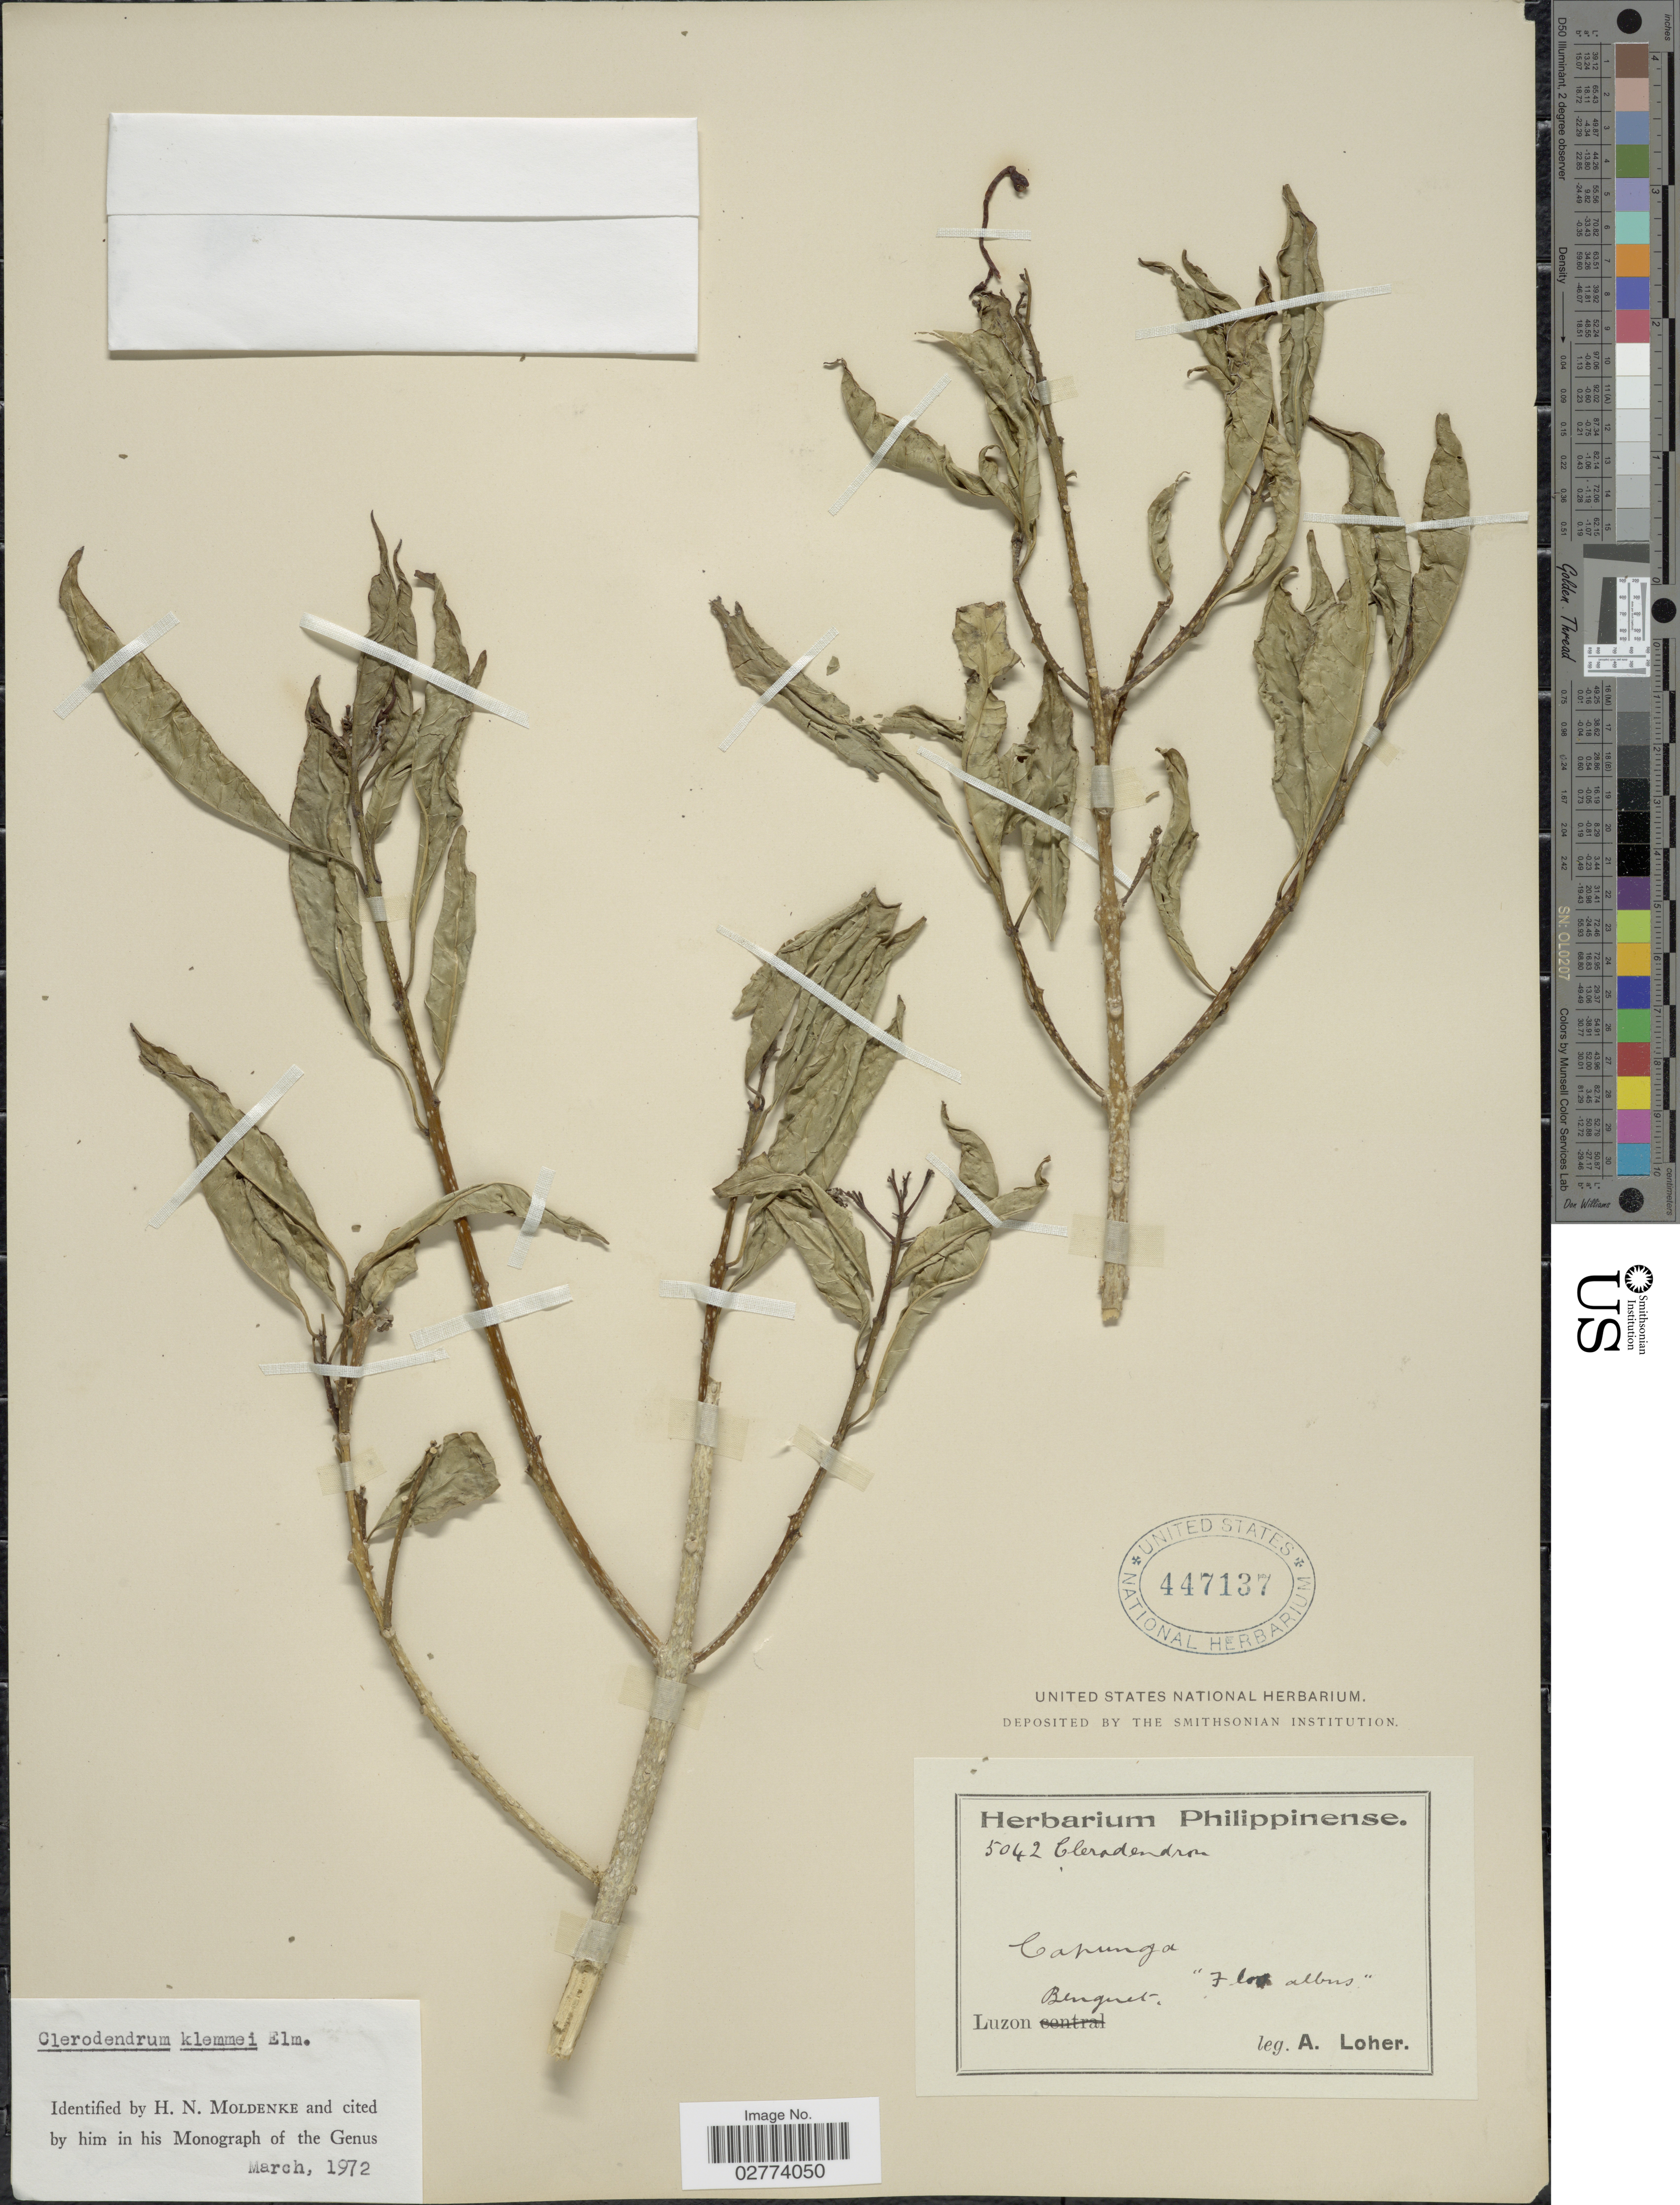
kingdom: Plantae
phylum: Tracheophyta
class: Magnoliopsida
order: Lamiales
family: Lamiaceae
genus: Clerodendrum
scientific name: Clerodendrum klemmei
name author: Elmer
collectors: A. Loher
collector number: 5042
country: Philippines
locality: Capunga [unsure placement], Benguet, Luzon.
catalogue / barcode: US 447137